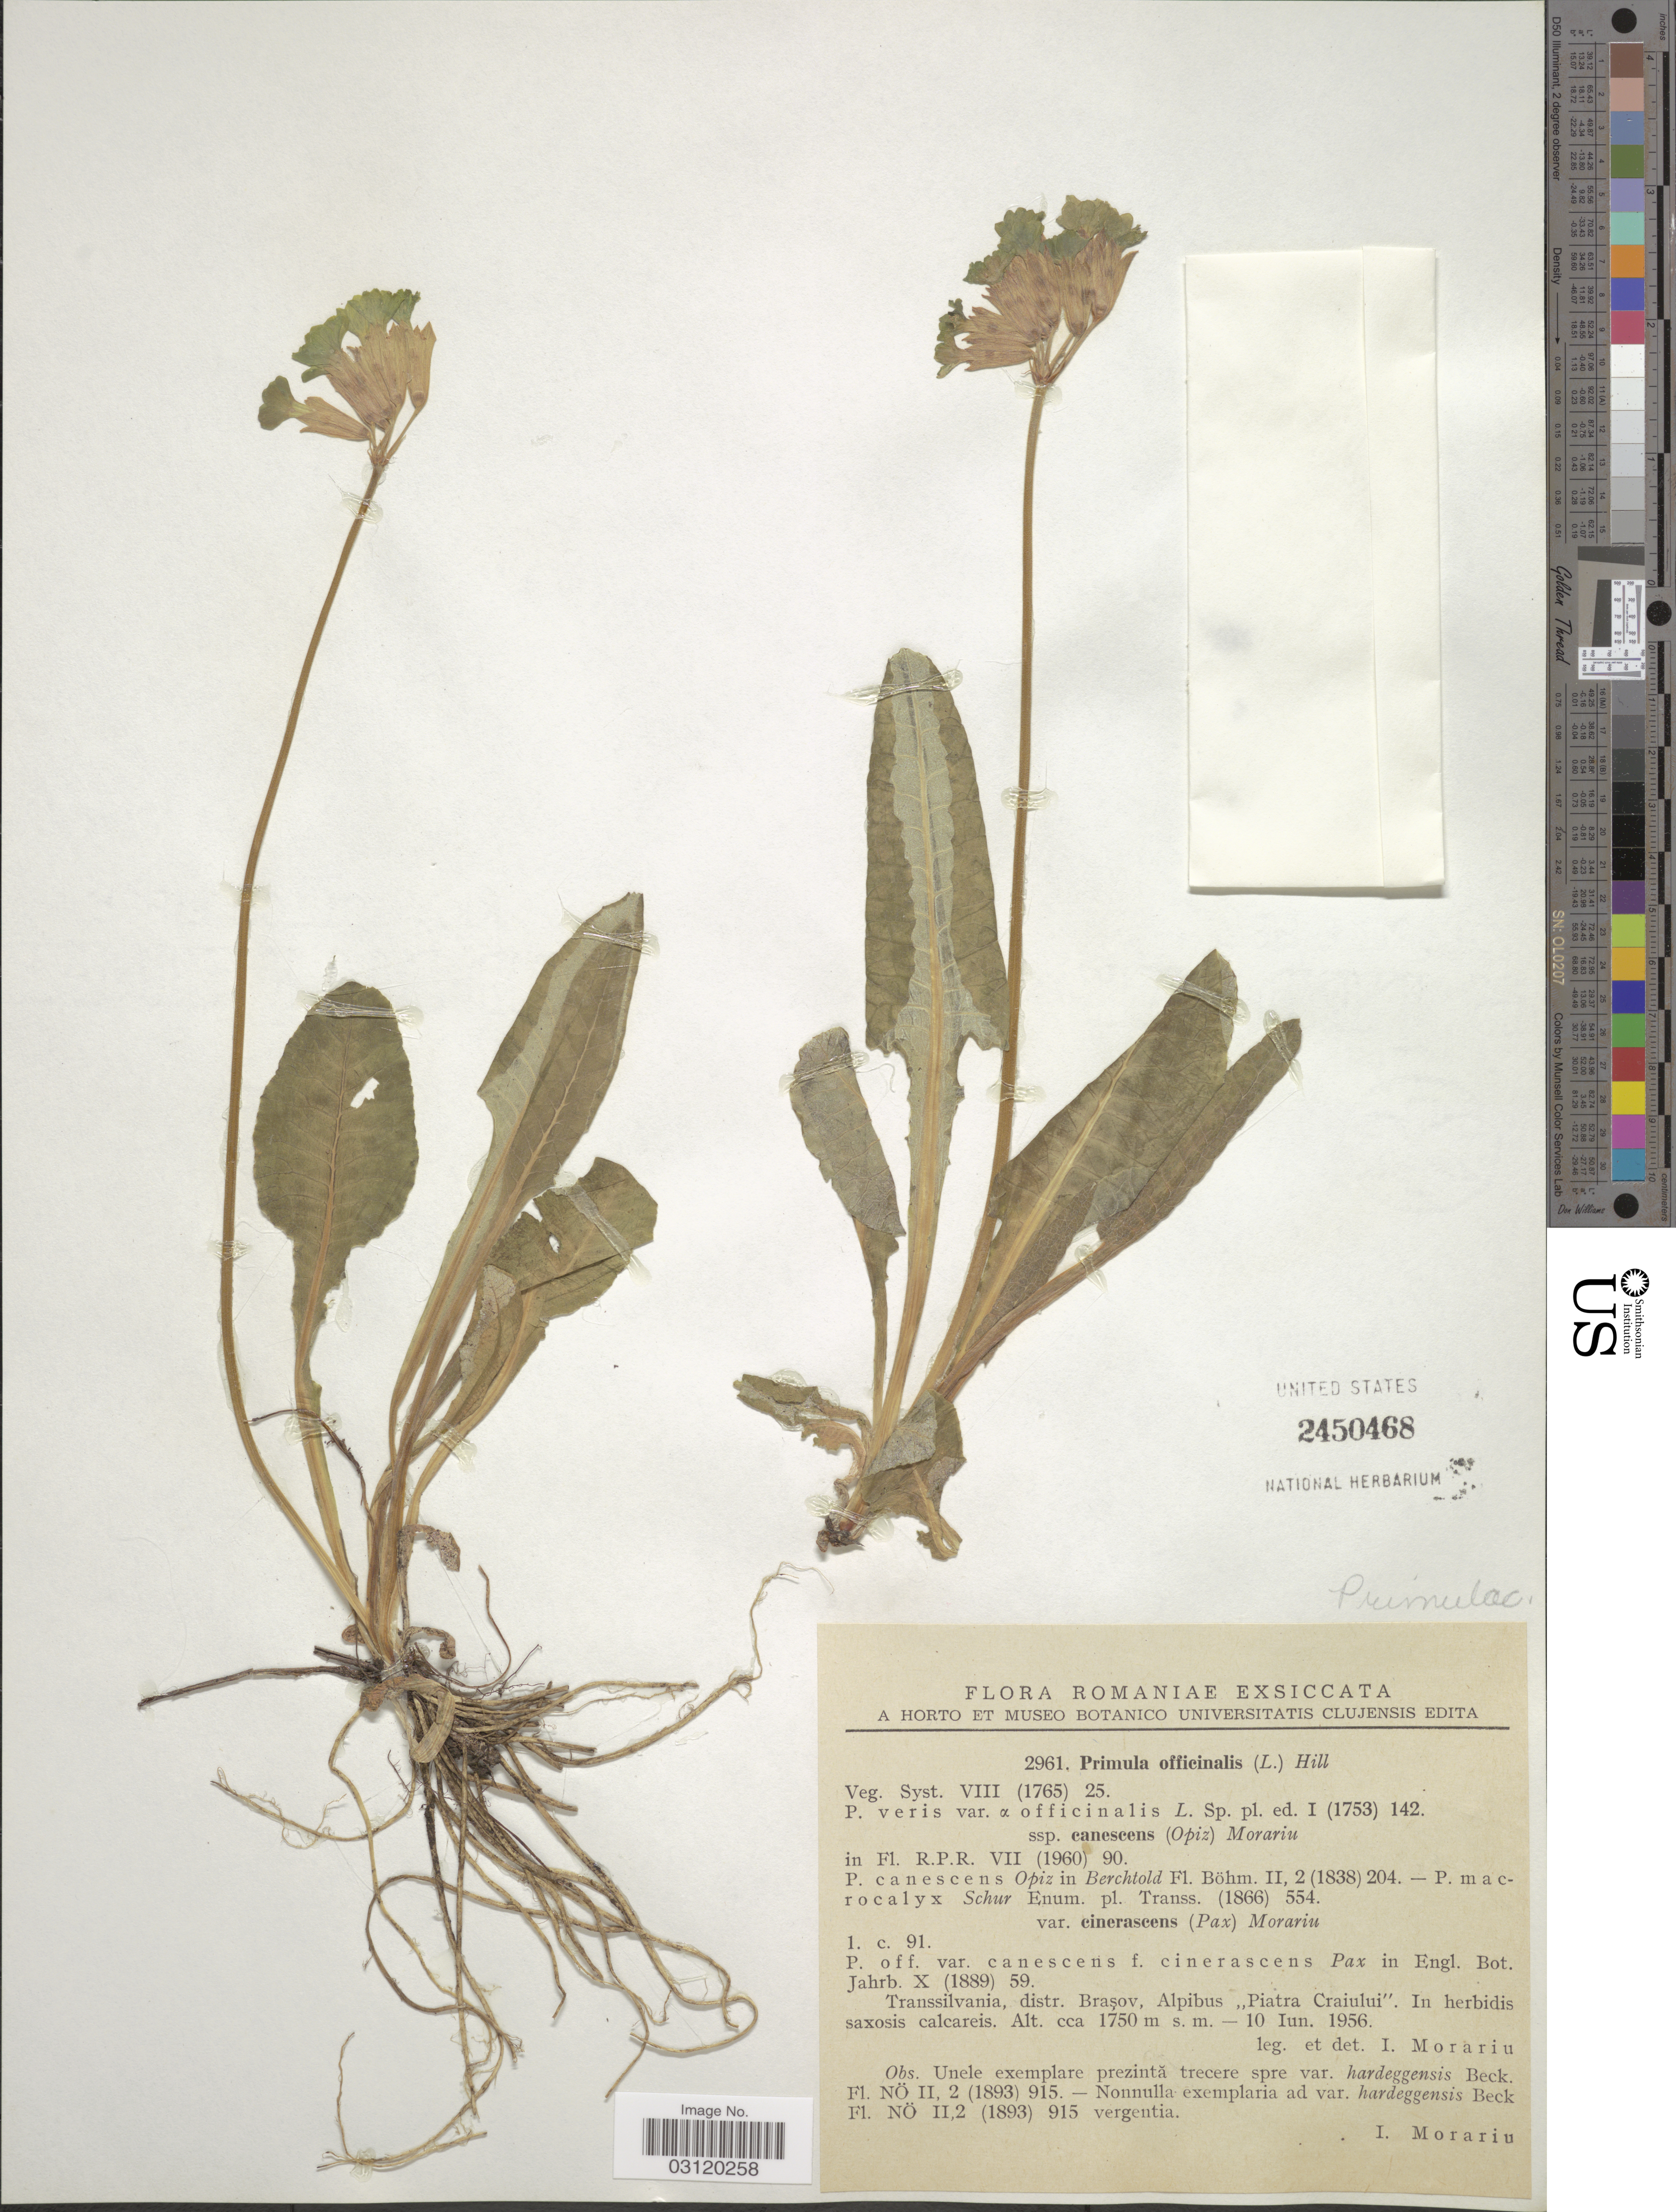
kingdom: Plantae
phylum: Tracheophyta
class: Magnoliopsida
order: Ericales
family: Primulaceae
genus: Primula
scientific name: Primula officinalis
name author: (L.) Hill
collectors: I. Morariu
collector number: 2961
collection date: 1956-06-10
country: Romania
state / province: Brasov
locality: Transsilavania, distr. Brasov, Alpibus "Piatra Craiului", In herbidis saxosis calcareis.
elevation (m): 1750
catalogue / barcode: US 2450468